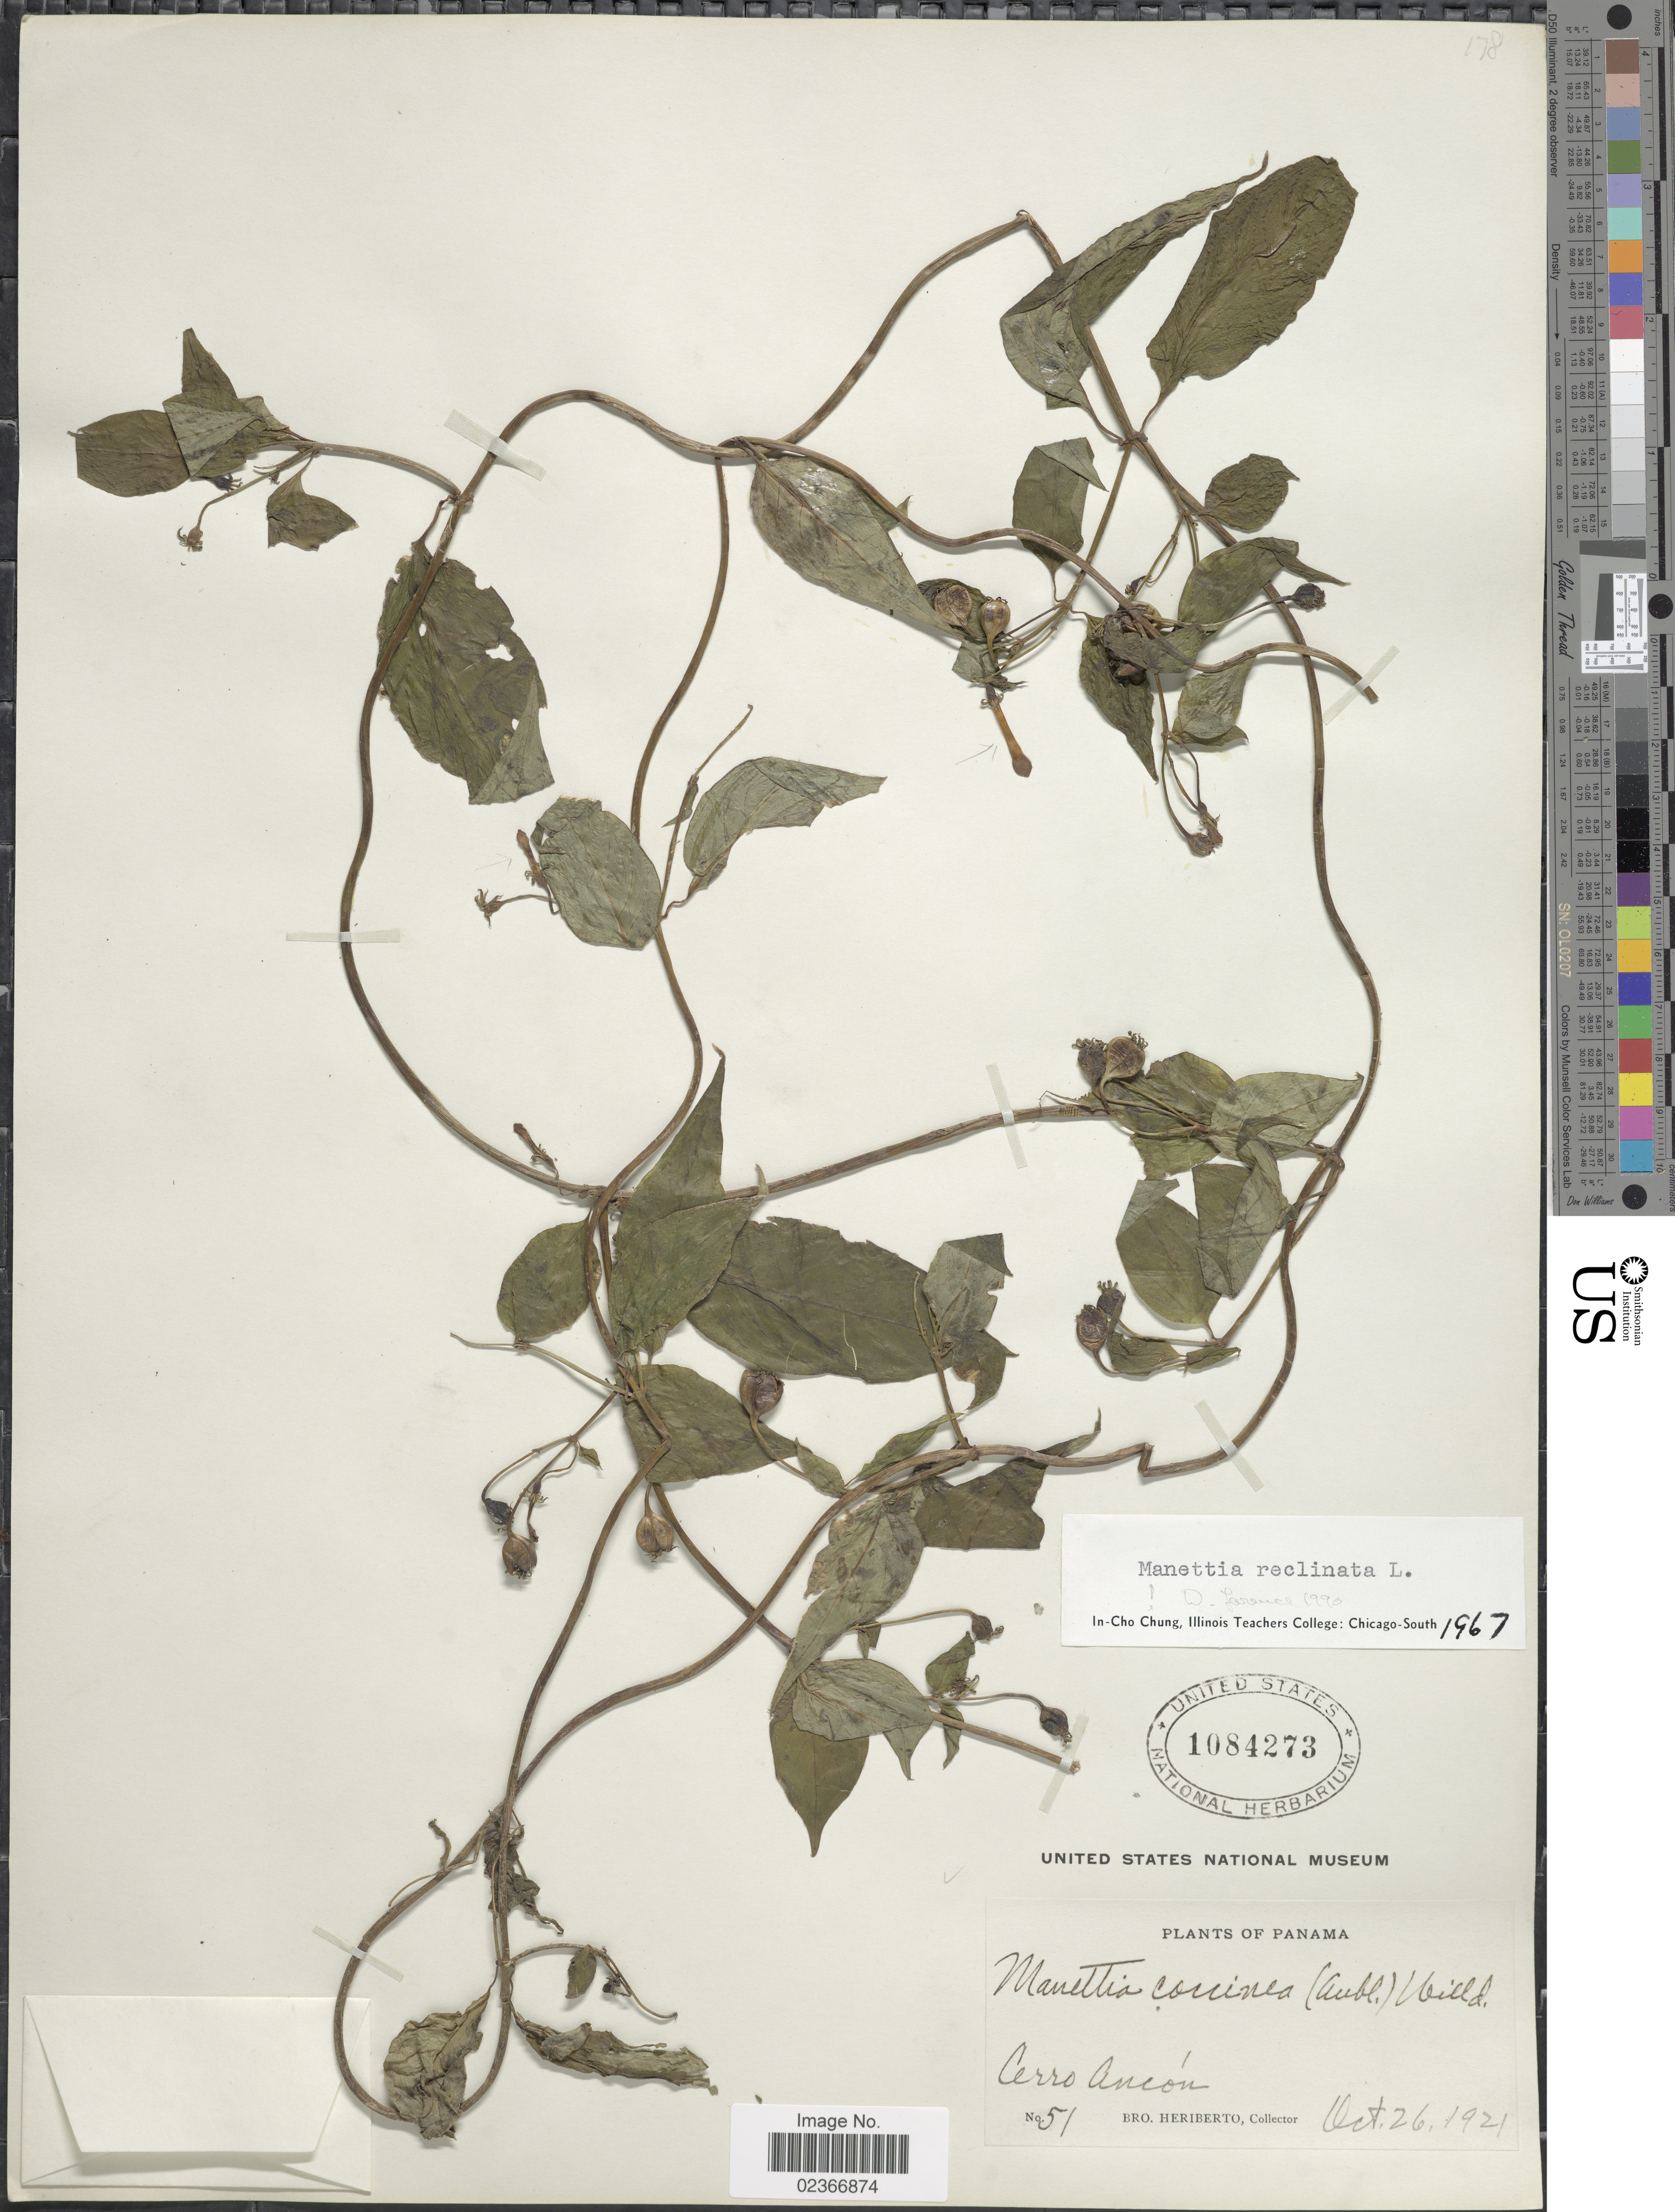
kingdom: Plantae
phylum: Tracheophyta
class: Magnoliopsida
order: Gentianales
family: Rubiaceae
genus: Manettia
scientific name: Manettia reclinata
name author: L.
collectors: B. Heriberto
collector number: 51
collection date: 1921-10-26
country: Panama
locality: Cerro Ancon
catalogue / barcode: US 1084273